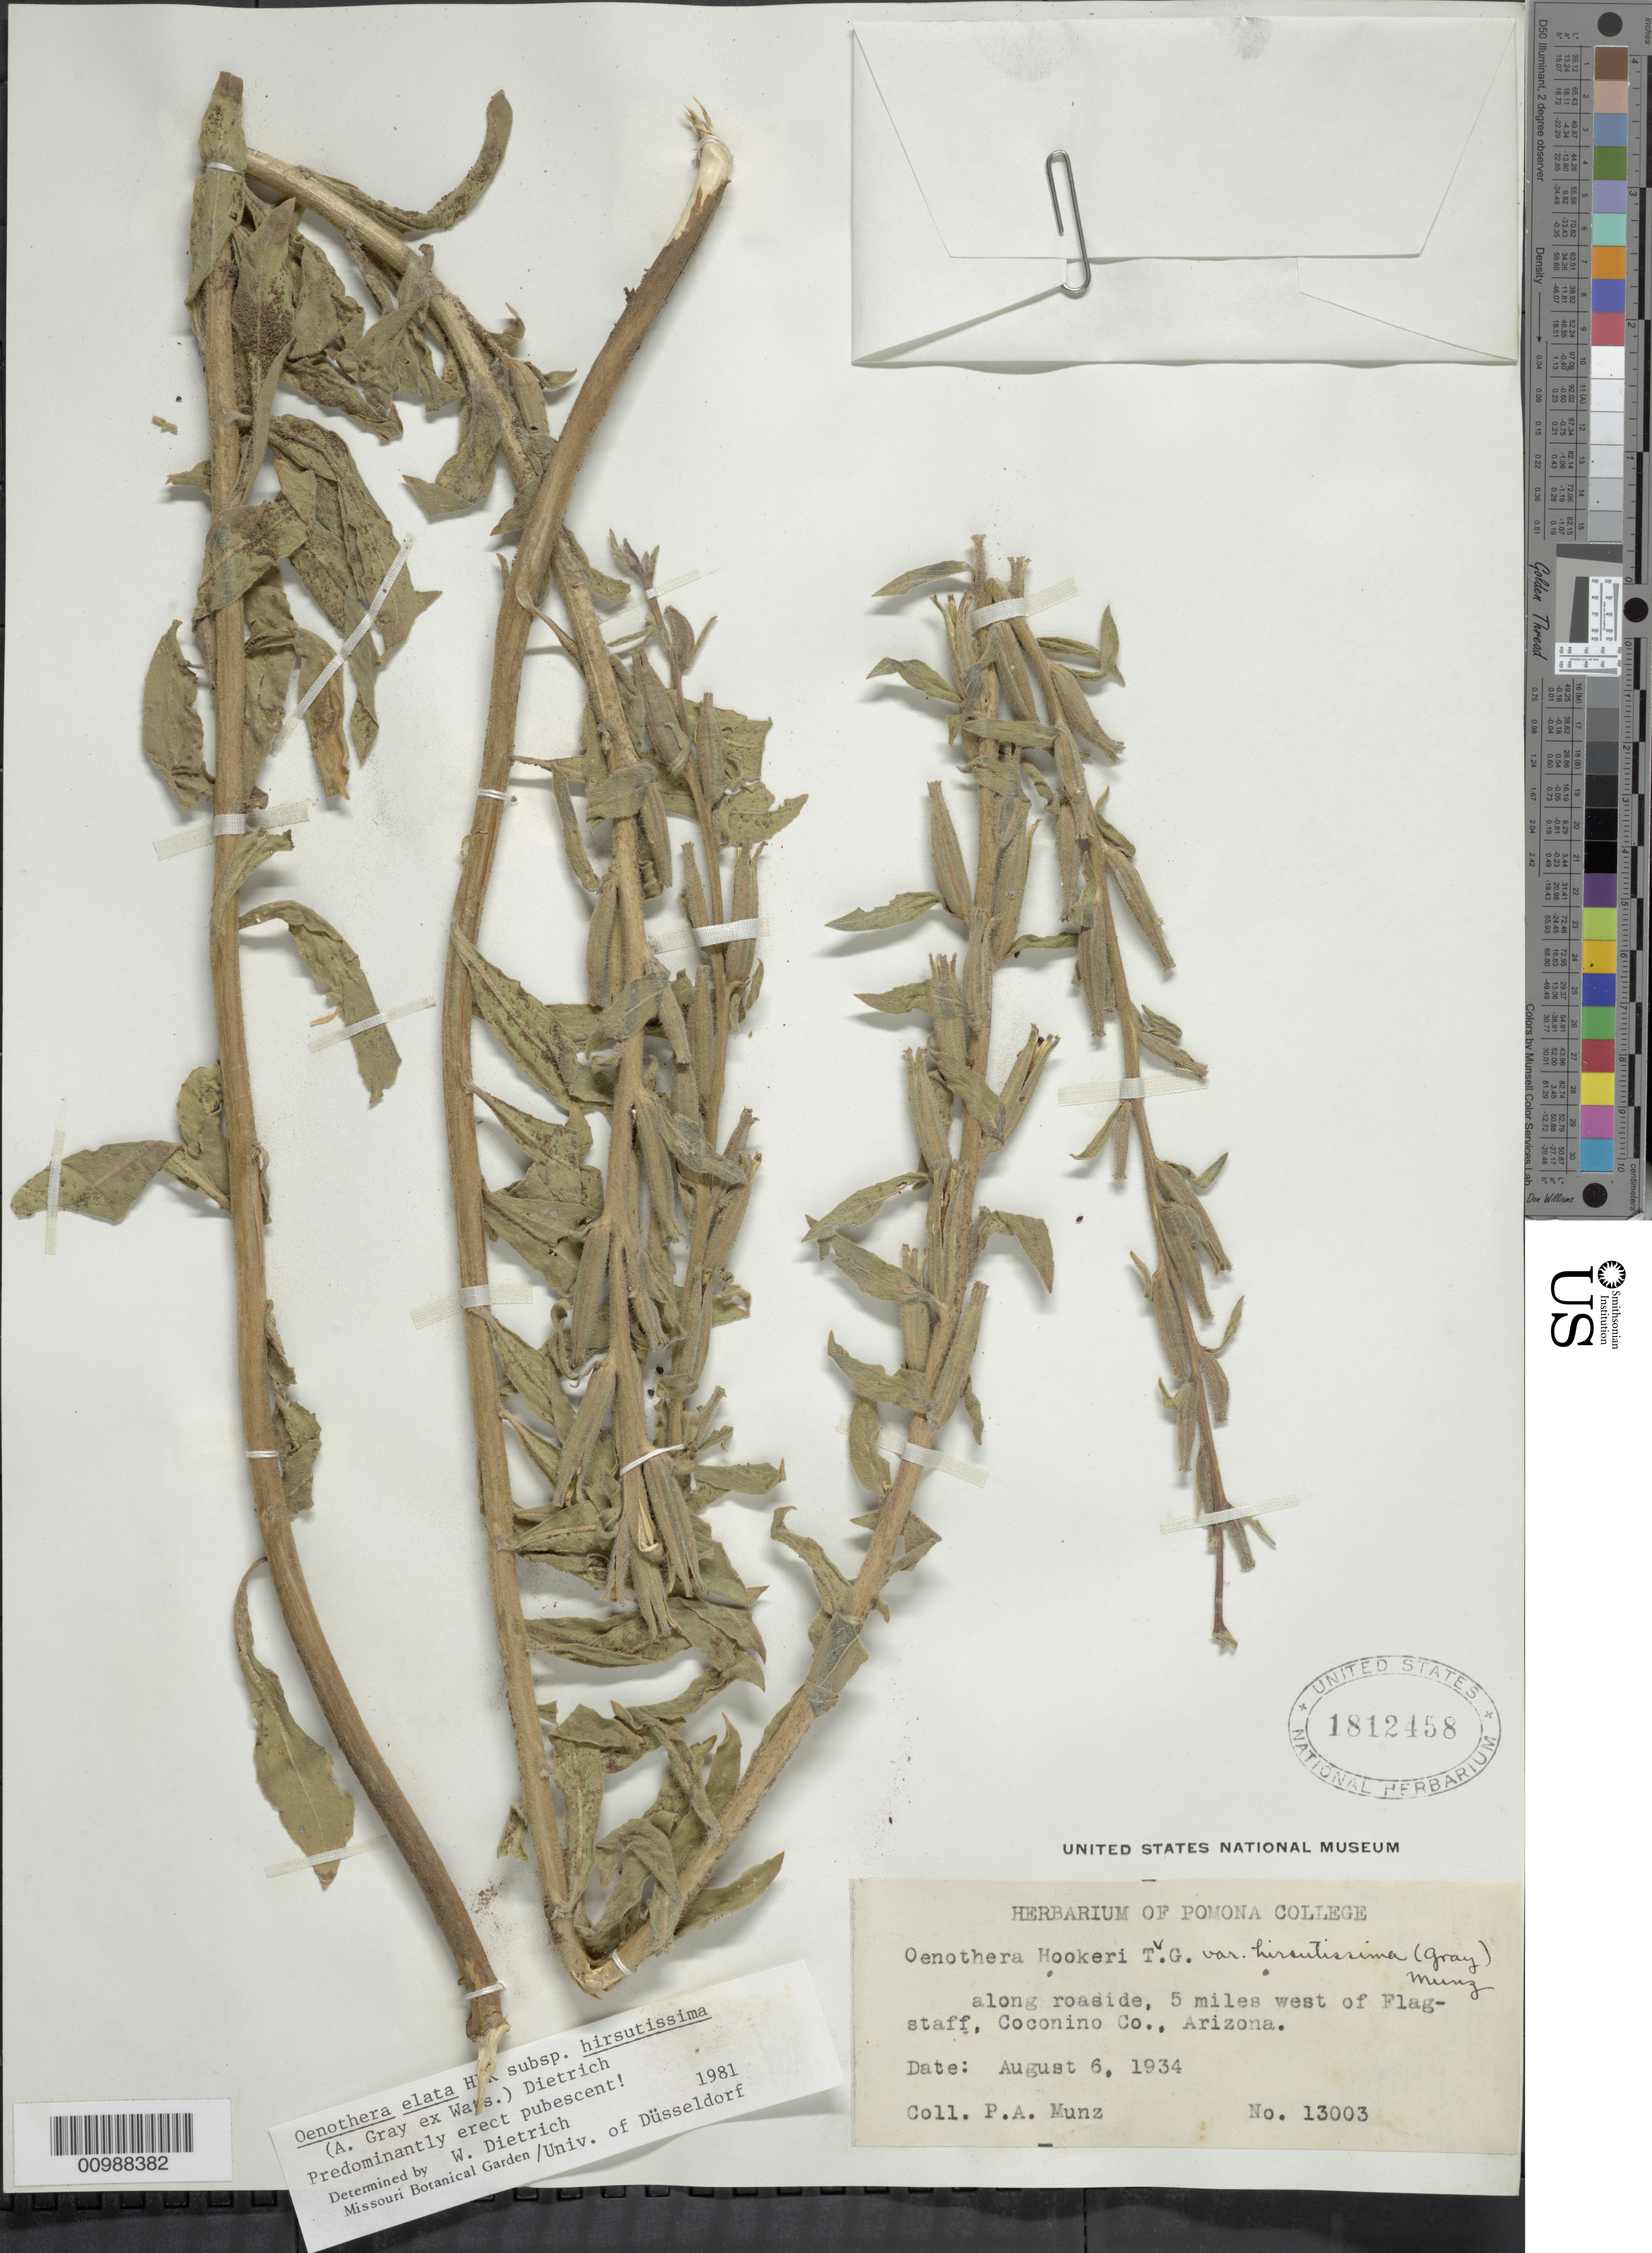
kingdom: Plantae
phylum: Tracheophyta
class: Magnoliopsida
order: Myrtales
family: Onagraceae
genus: Oenothera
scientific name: Oenothera elata subsp. hirsutissima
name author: (A. Gray ex S. Watson) W. Dietr.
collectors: P. A. Munz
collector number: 13003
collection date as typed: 06 Aug 1934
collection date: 1934-08-06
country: United States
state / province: Arizona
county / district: Coconino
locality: Along roadside, 5 miles west of Flagstaff.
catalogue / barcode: US 1812458